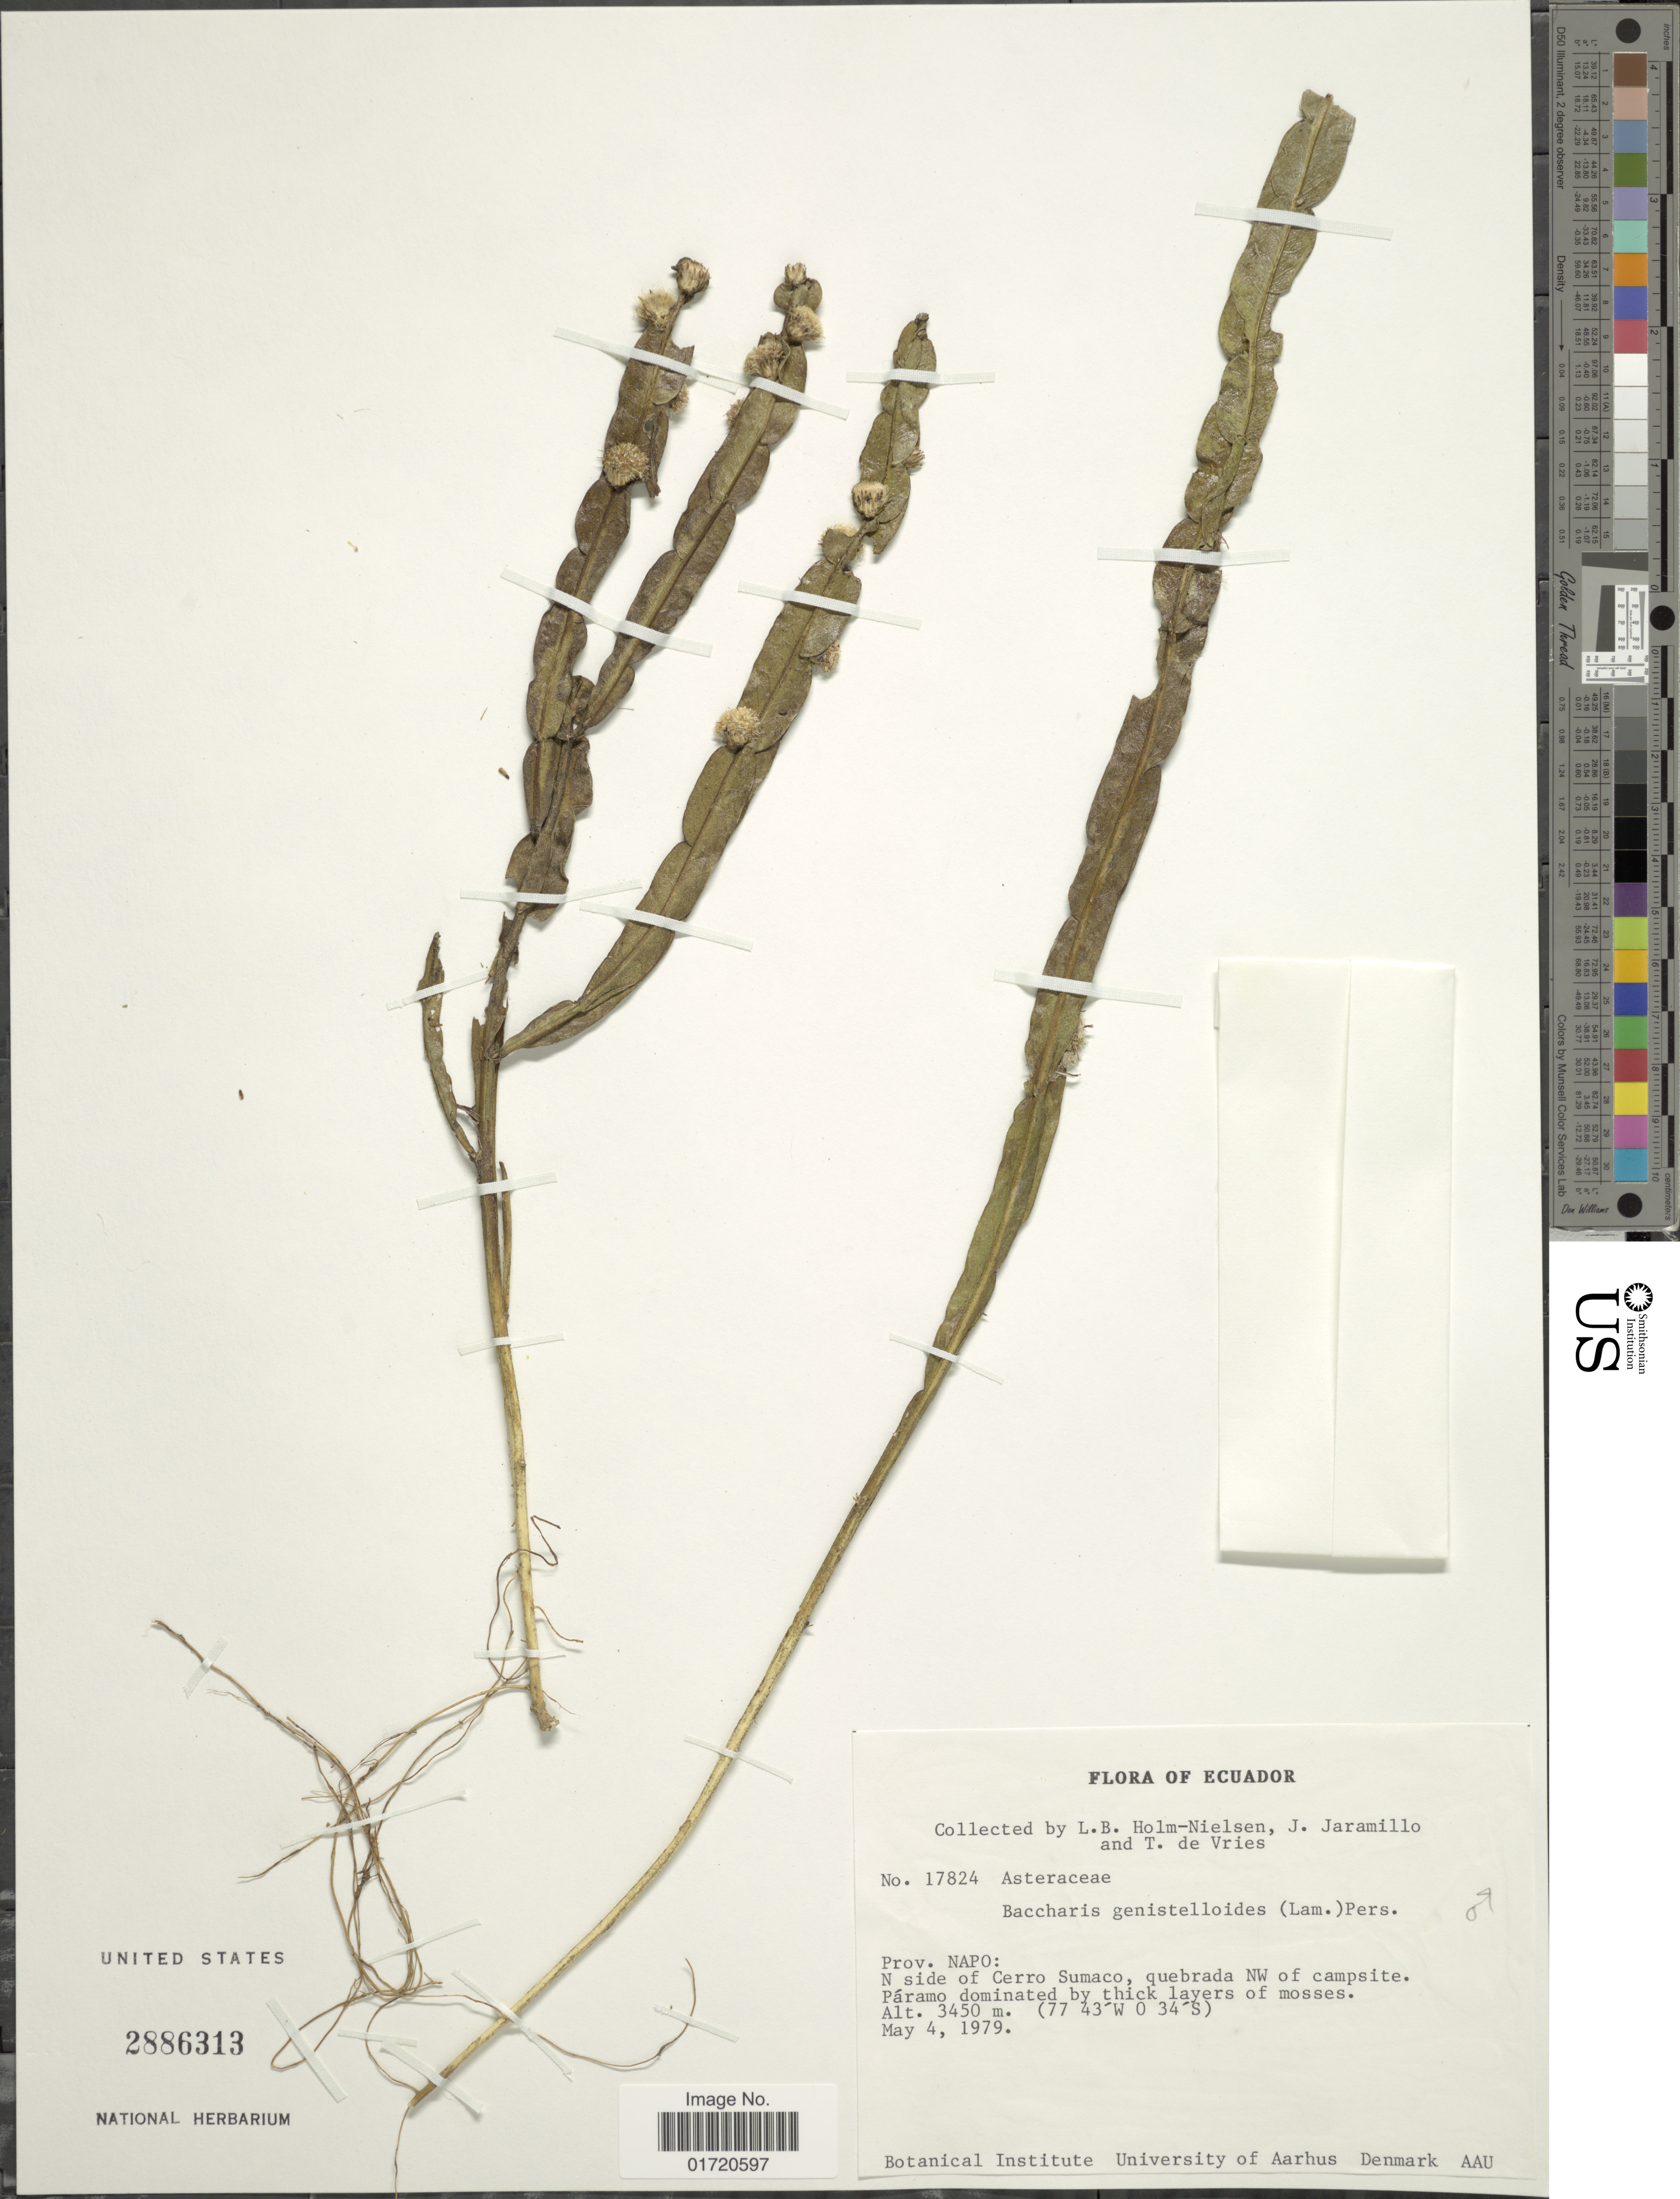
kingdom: Plantae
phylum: Tracheophyta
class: Magnoliopsida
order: Asterales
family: Asteraceae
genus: Baccharis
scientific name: Baccharis genistelloides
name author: (Lam.) Pers.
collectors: L. B. Holm-Nielsen, J. Jaramillo & T. de Vries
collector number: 17824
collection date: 1979-05-04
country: Ecuador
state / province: Napo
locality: N side oof Cerro Sumaco, quebrada NW of campsite.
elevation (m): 3450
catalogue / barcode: US 2886313